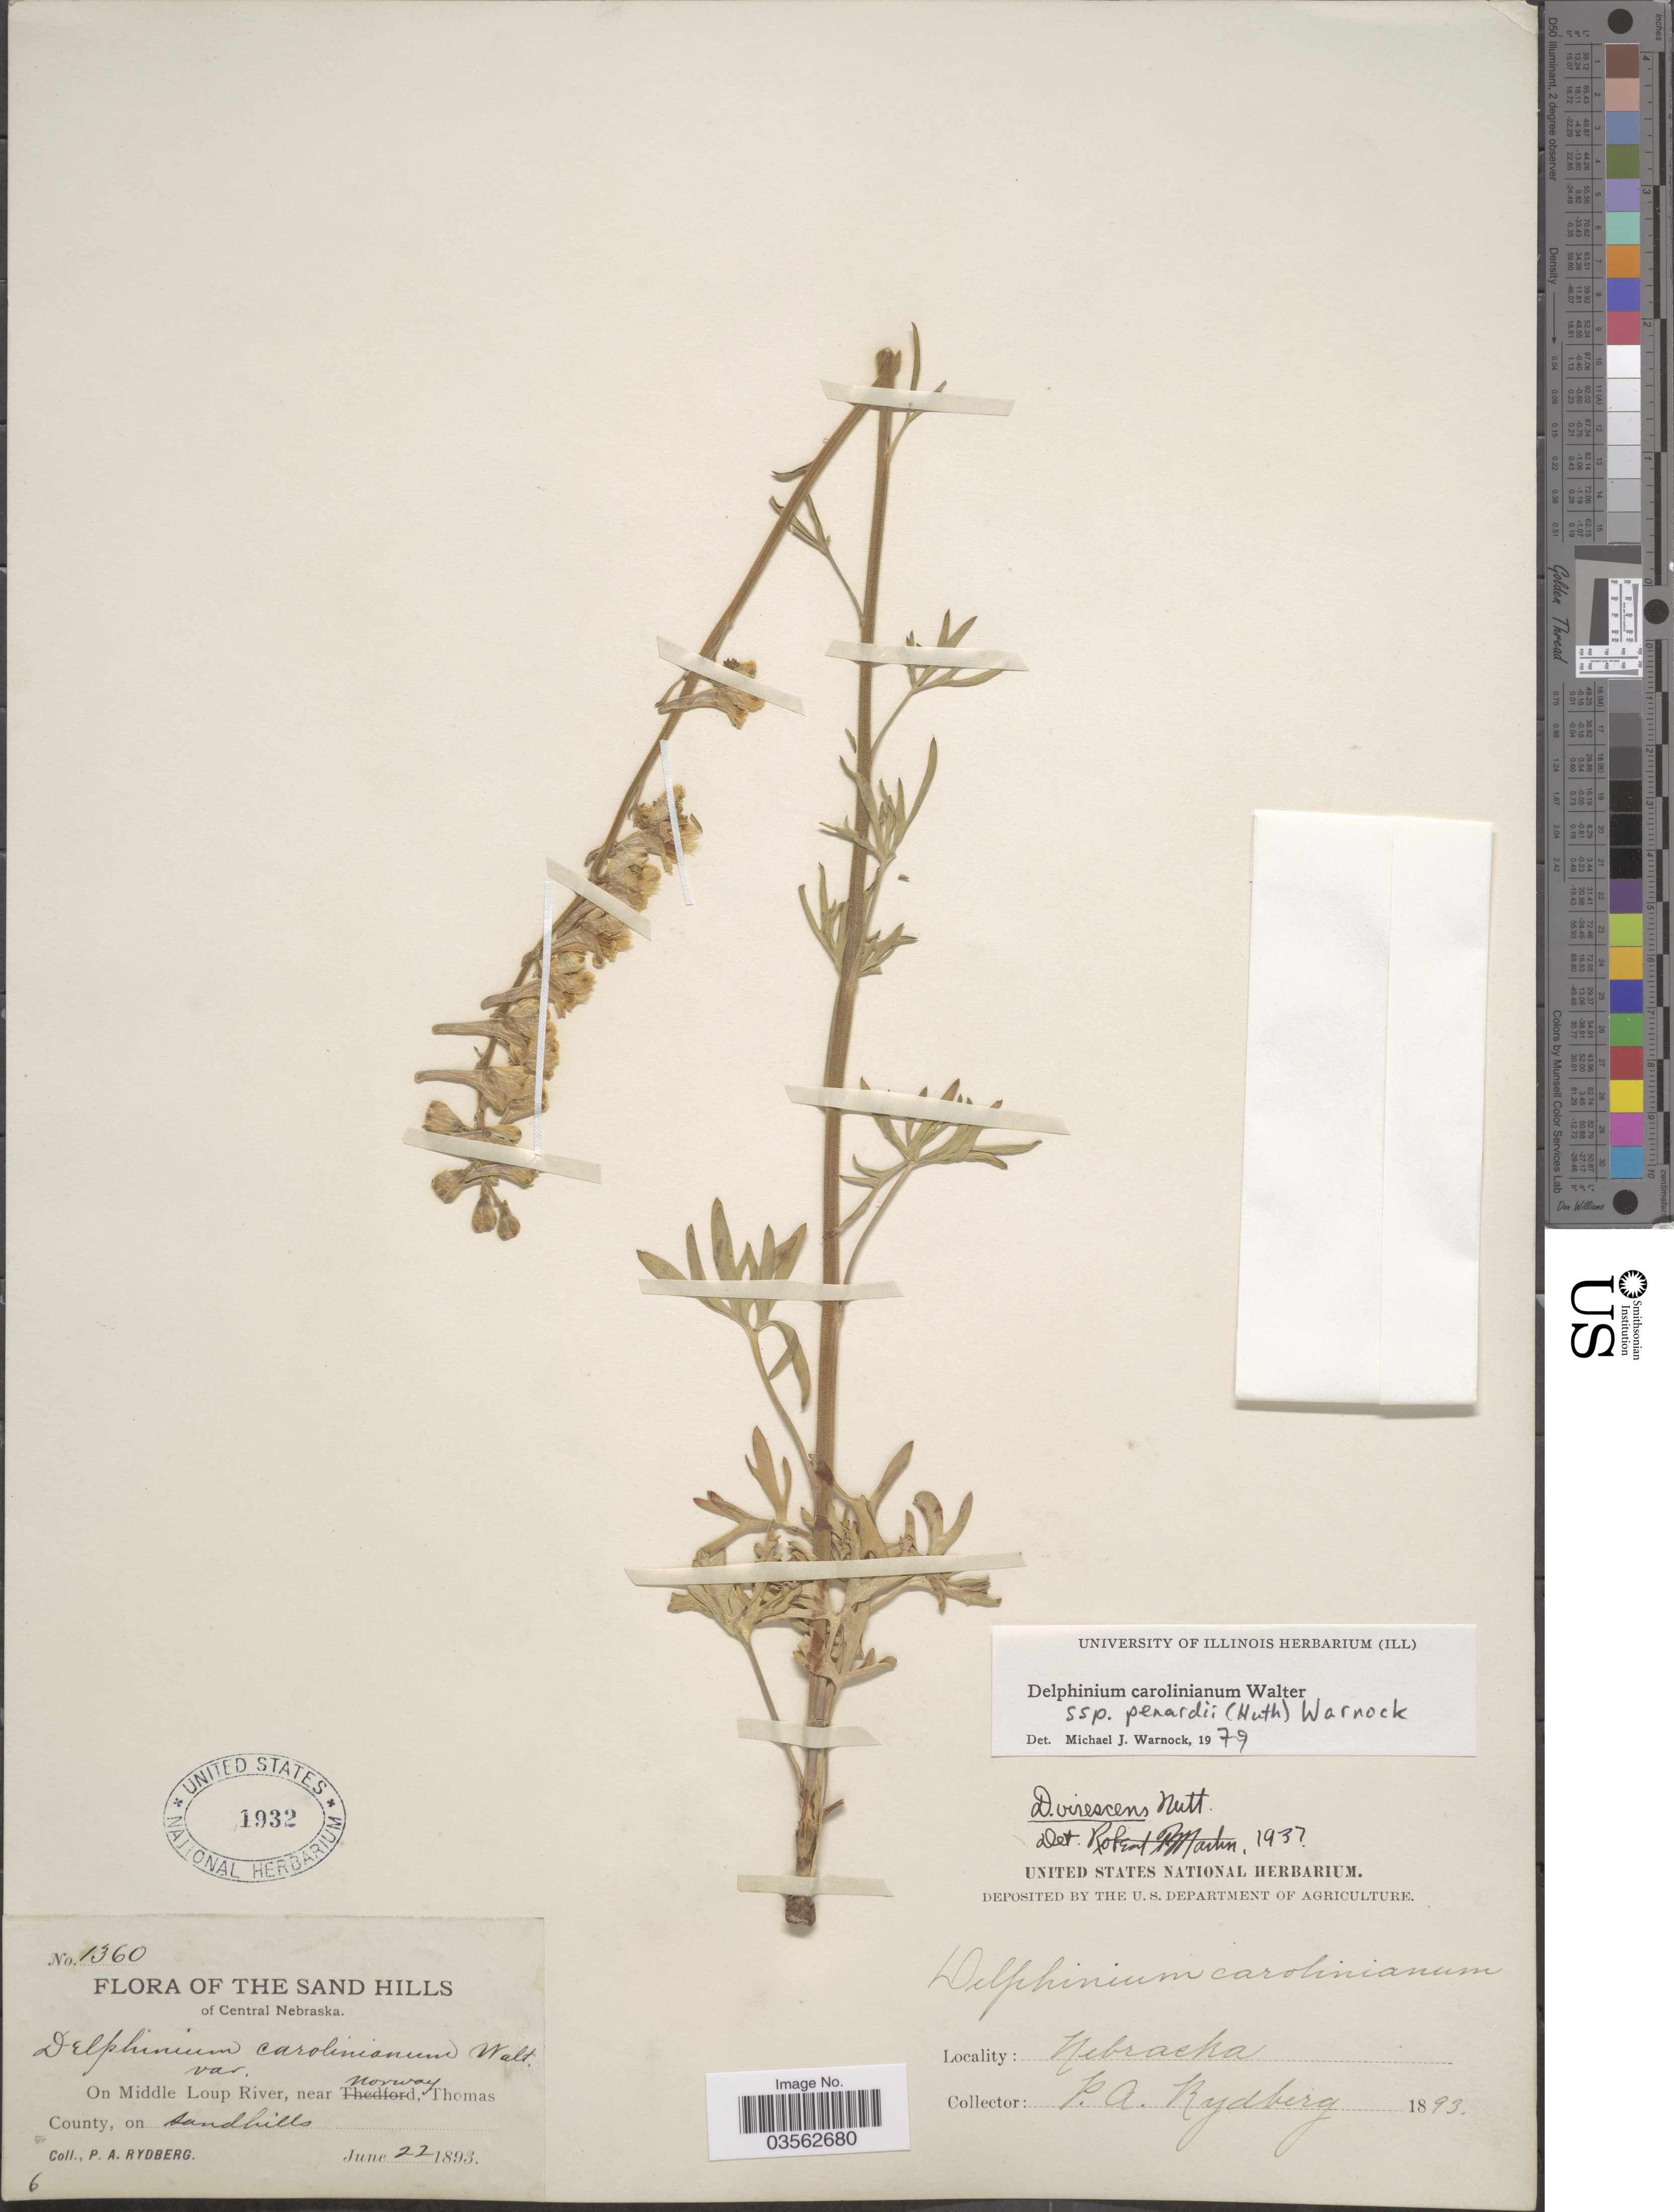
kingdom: Plantae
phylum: Tracheophyta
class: Magnoliopsida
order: Ranunculales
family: Ranunculaceae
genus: Delphinium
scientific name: Delphinium carolinianum subsp. penardii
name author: (Huth) M.J. Warnock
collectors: P. A. Rydberg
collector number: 1360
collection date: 1893-06-22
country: United States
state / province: Nebraska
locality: The Sand Hills of Central Nebraska. On Middle Loup River, near Norway, Thomas County.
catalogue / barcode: US 1932